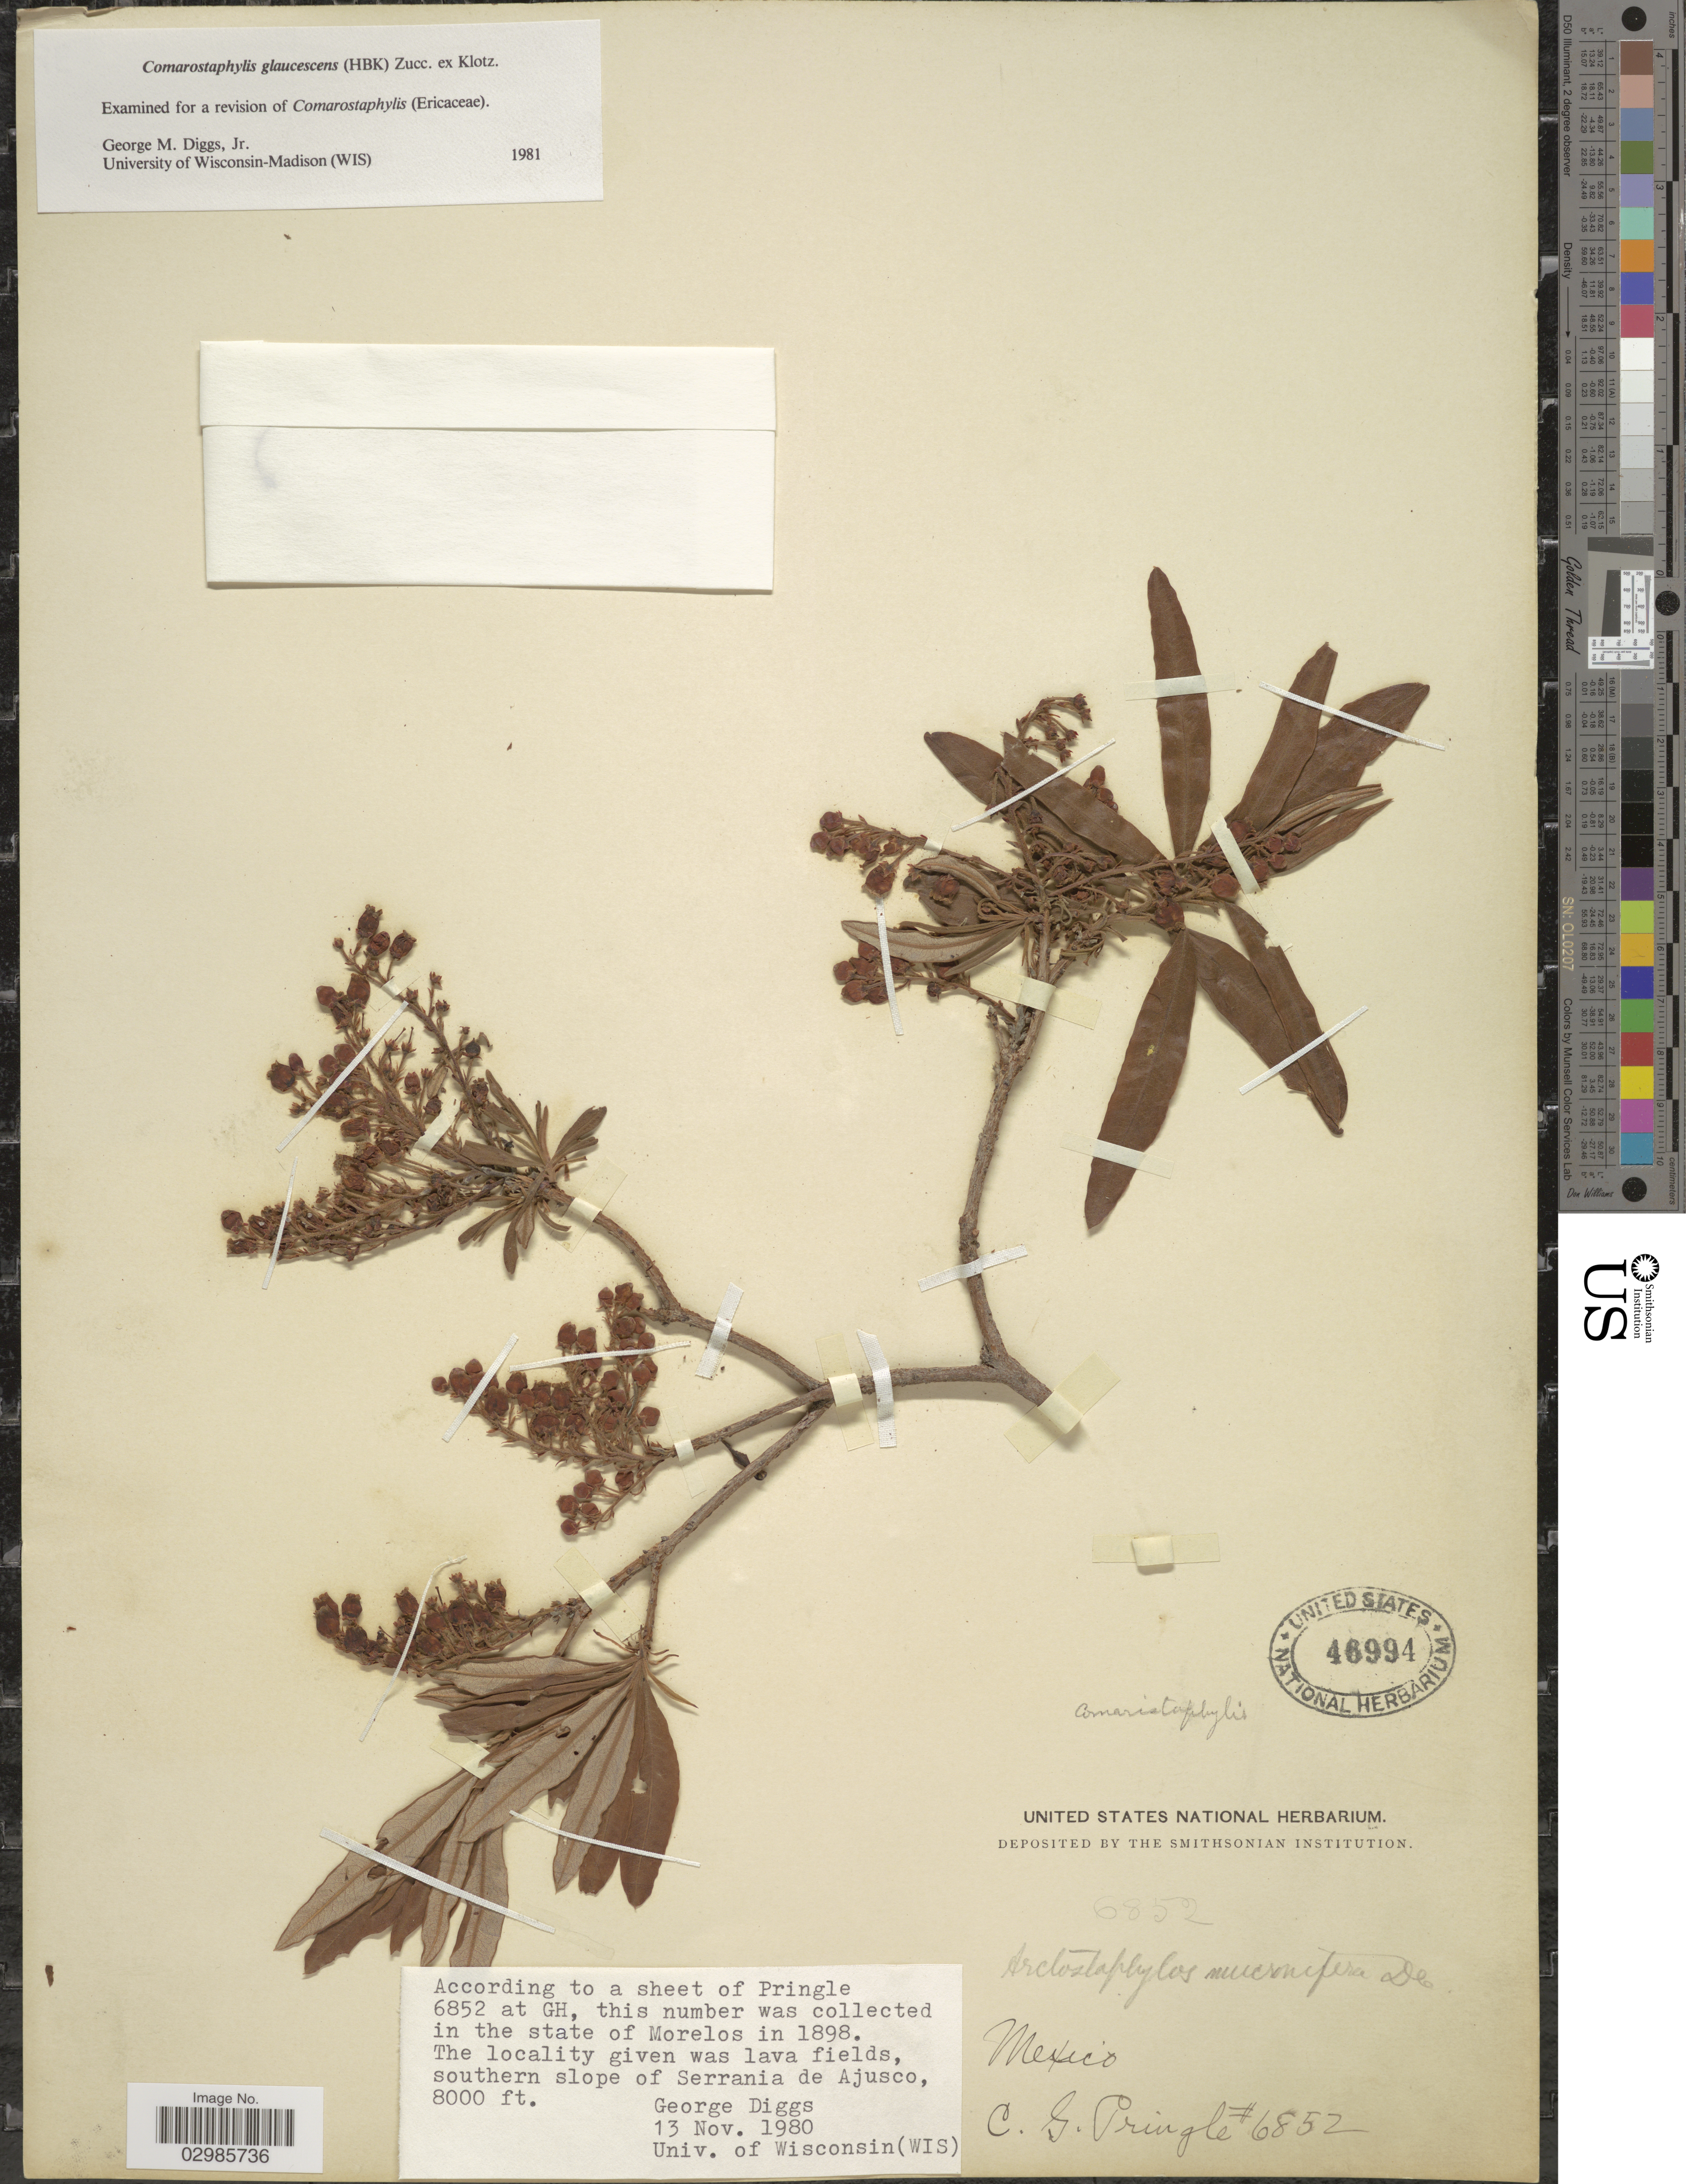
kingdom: Plantae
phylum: Tracheophyta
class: Magnoliopsida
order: Ericales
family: Ericaceae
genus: Comarostaphylis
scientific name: Comarostaphylis glaucescens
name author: (Kunth) Zucc. ex Klotzsch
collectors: C. G. Pringle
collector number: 6852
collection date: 1898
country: Mexico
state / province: Morelos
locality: Southern slope of Serrania de Ajusco.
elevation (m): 2438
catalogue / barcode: US 46994